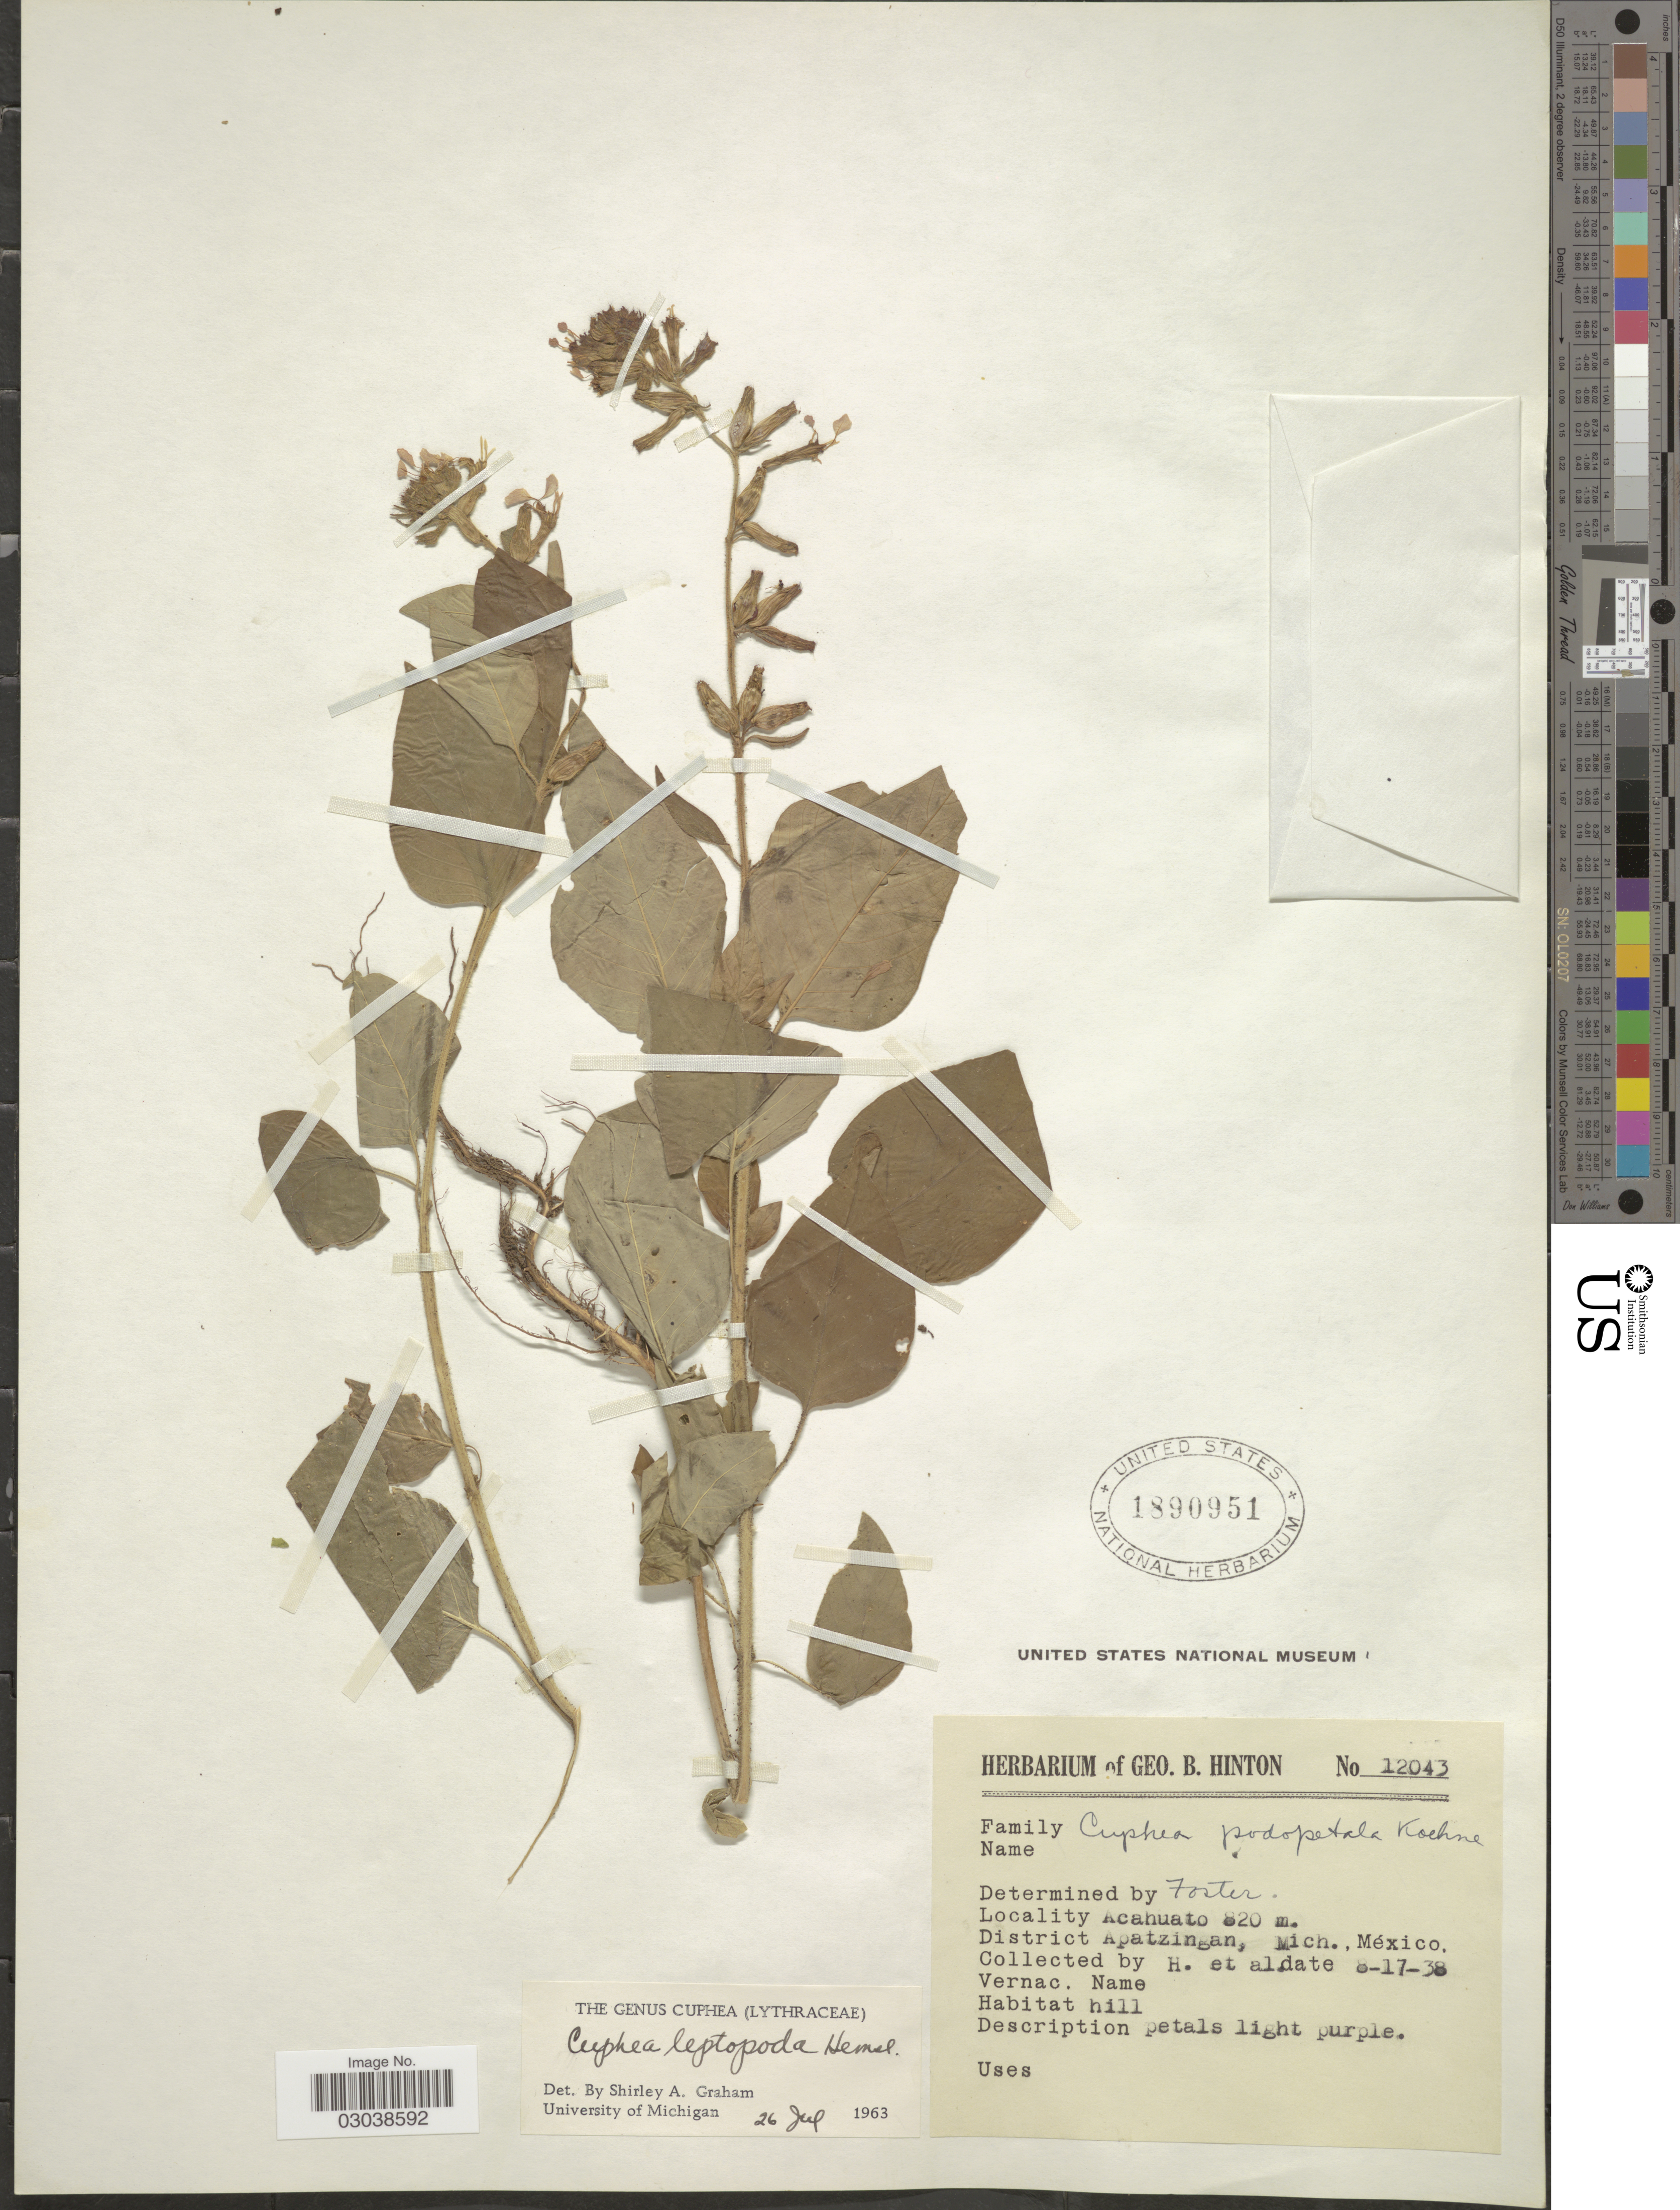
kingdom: Plantae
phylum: Tracheophyta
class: Magnoliopsida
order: Myrtales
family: Lythraceae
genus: Cuphea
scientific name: Cuphea leptopoda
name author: Hemsl.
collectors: G. B. Hinton & et al.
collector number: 12043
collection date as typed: Transcribed d/m/y: 17/8/38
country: Mexico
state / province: Michoacán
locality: Acahuato, District Apatzingan, Mich.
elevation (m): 820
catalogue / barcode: US 1890951